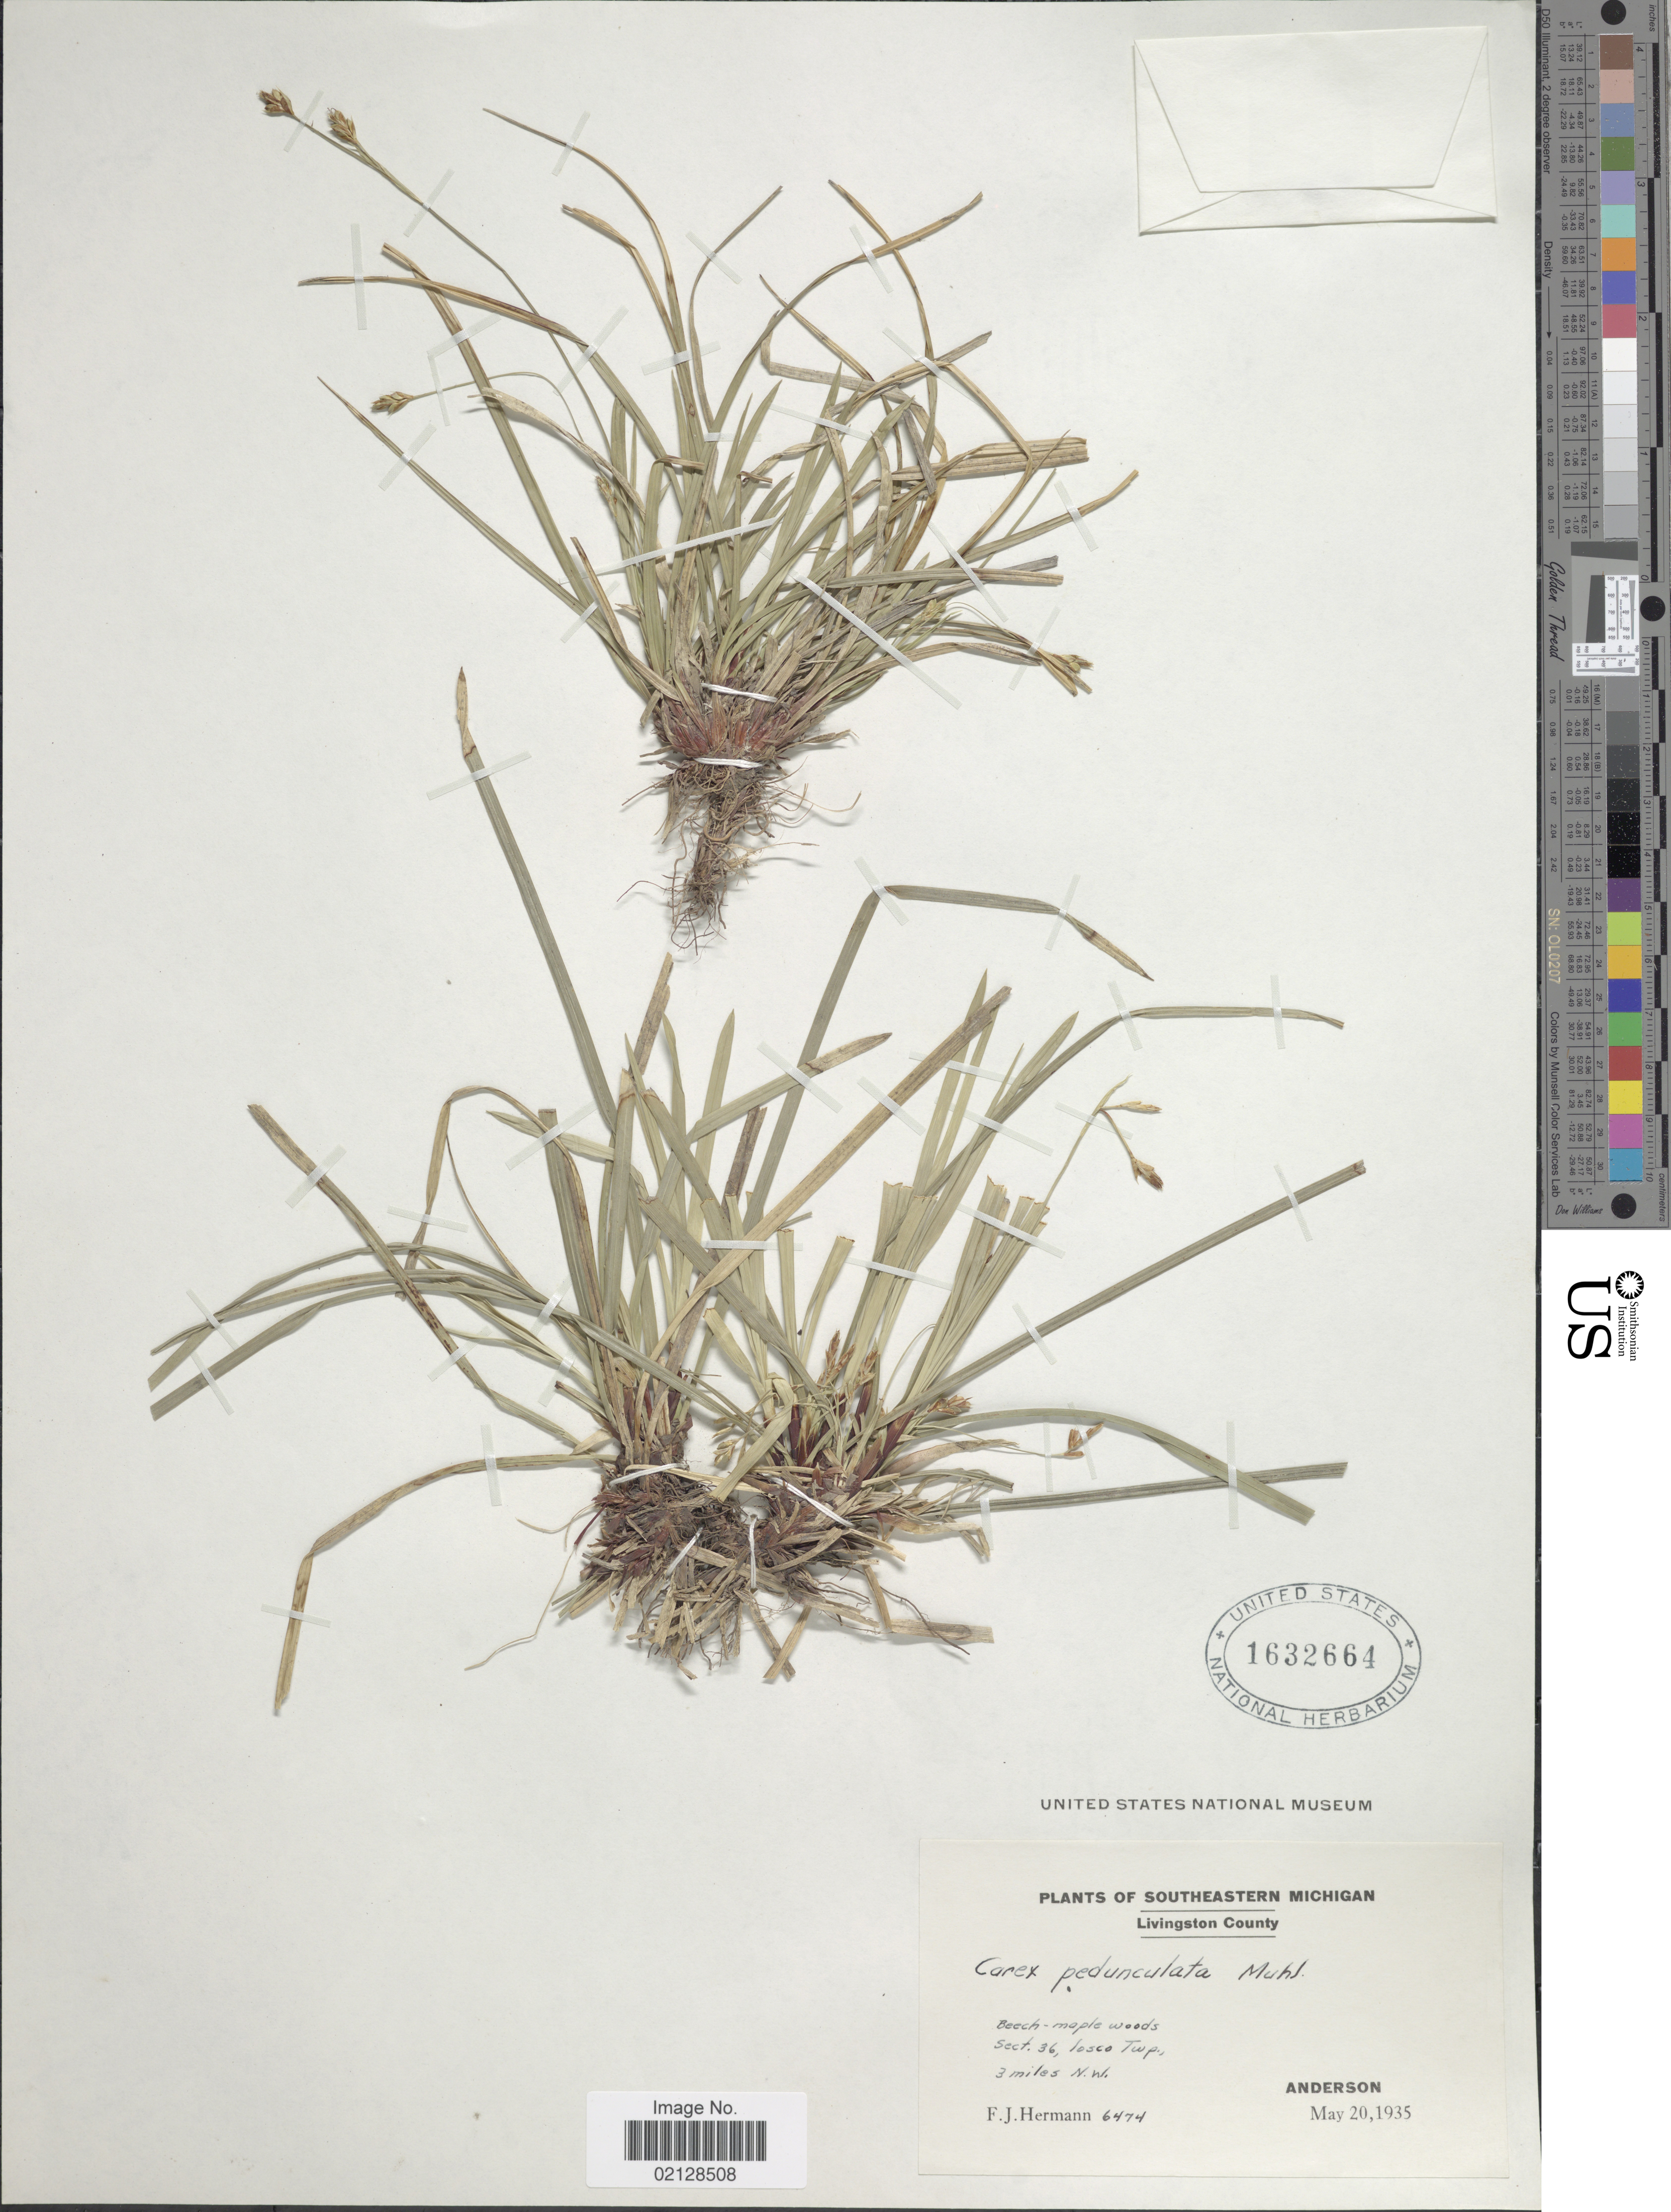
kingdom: Plantae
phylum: Tracheophyta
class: Liliopsida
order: Poales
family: Cyperaceae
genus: Carex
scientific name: Carex pedunculata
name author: Muhl. ex Willd.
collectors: F. J. Hermann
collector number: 6474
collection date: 1935-05-20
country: United States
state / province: Michigan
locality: Southeastern Michigan, Livingston County, Beech maple woods, Sect. 36. Losco Twp., 3 miles N.W., Anderson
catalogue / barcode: US 1632664